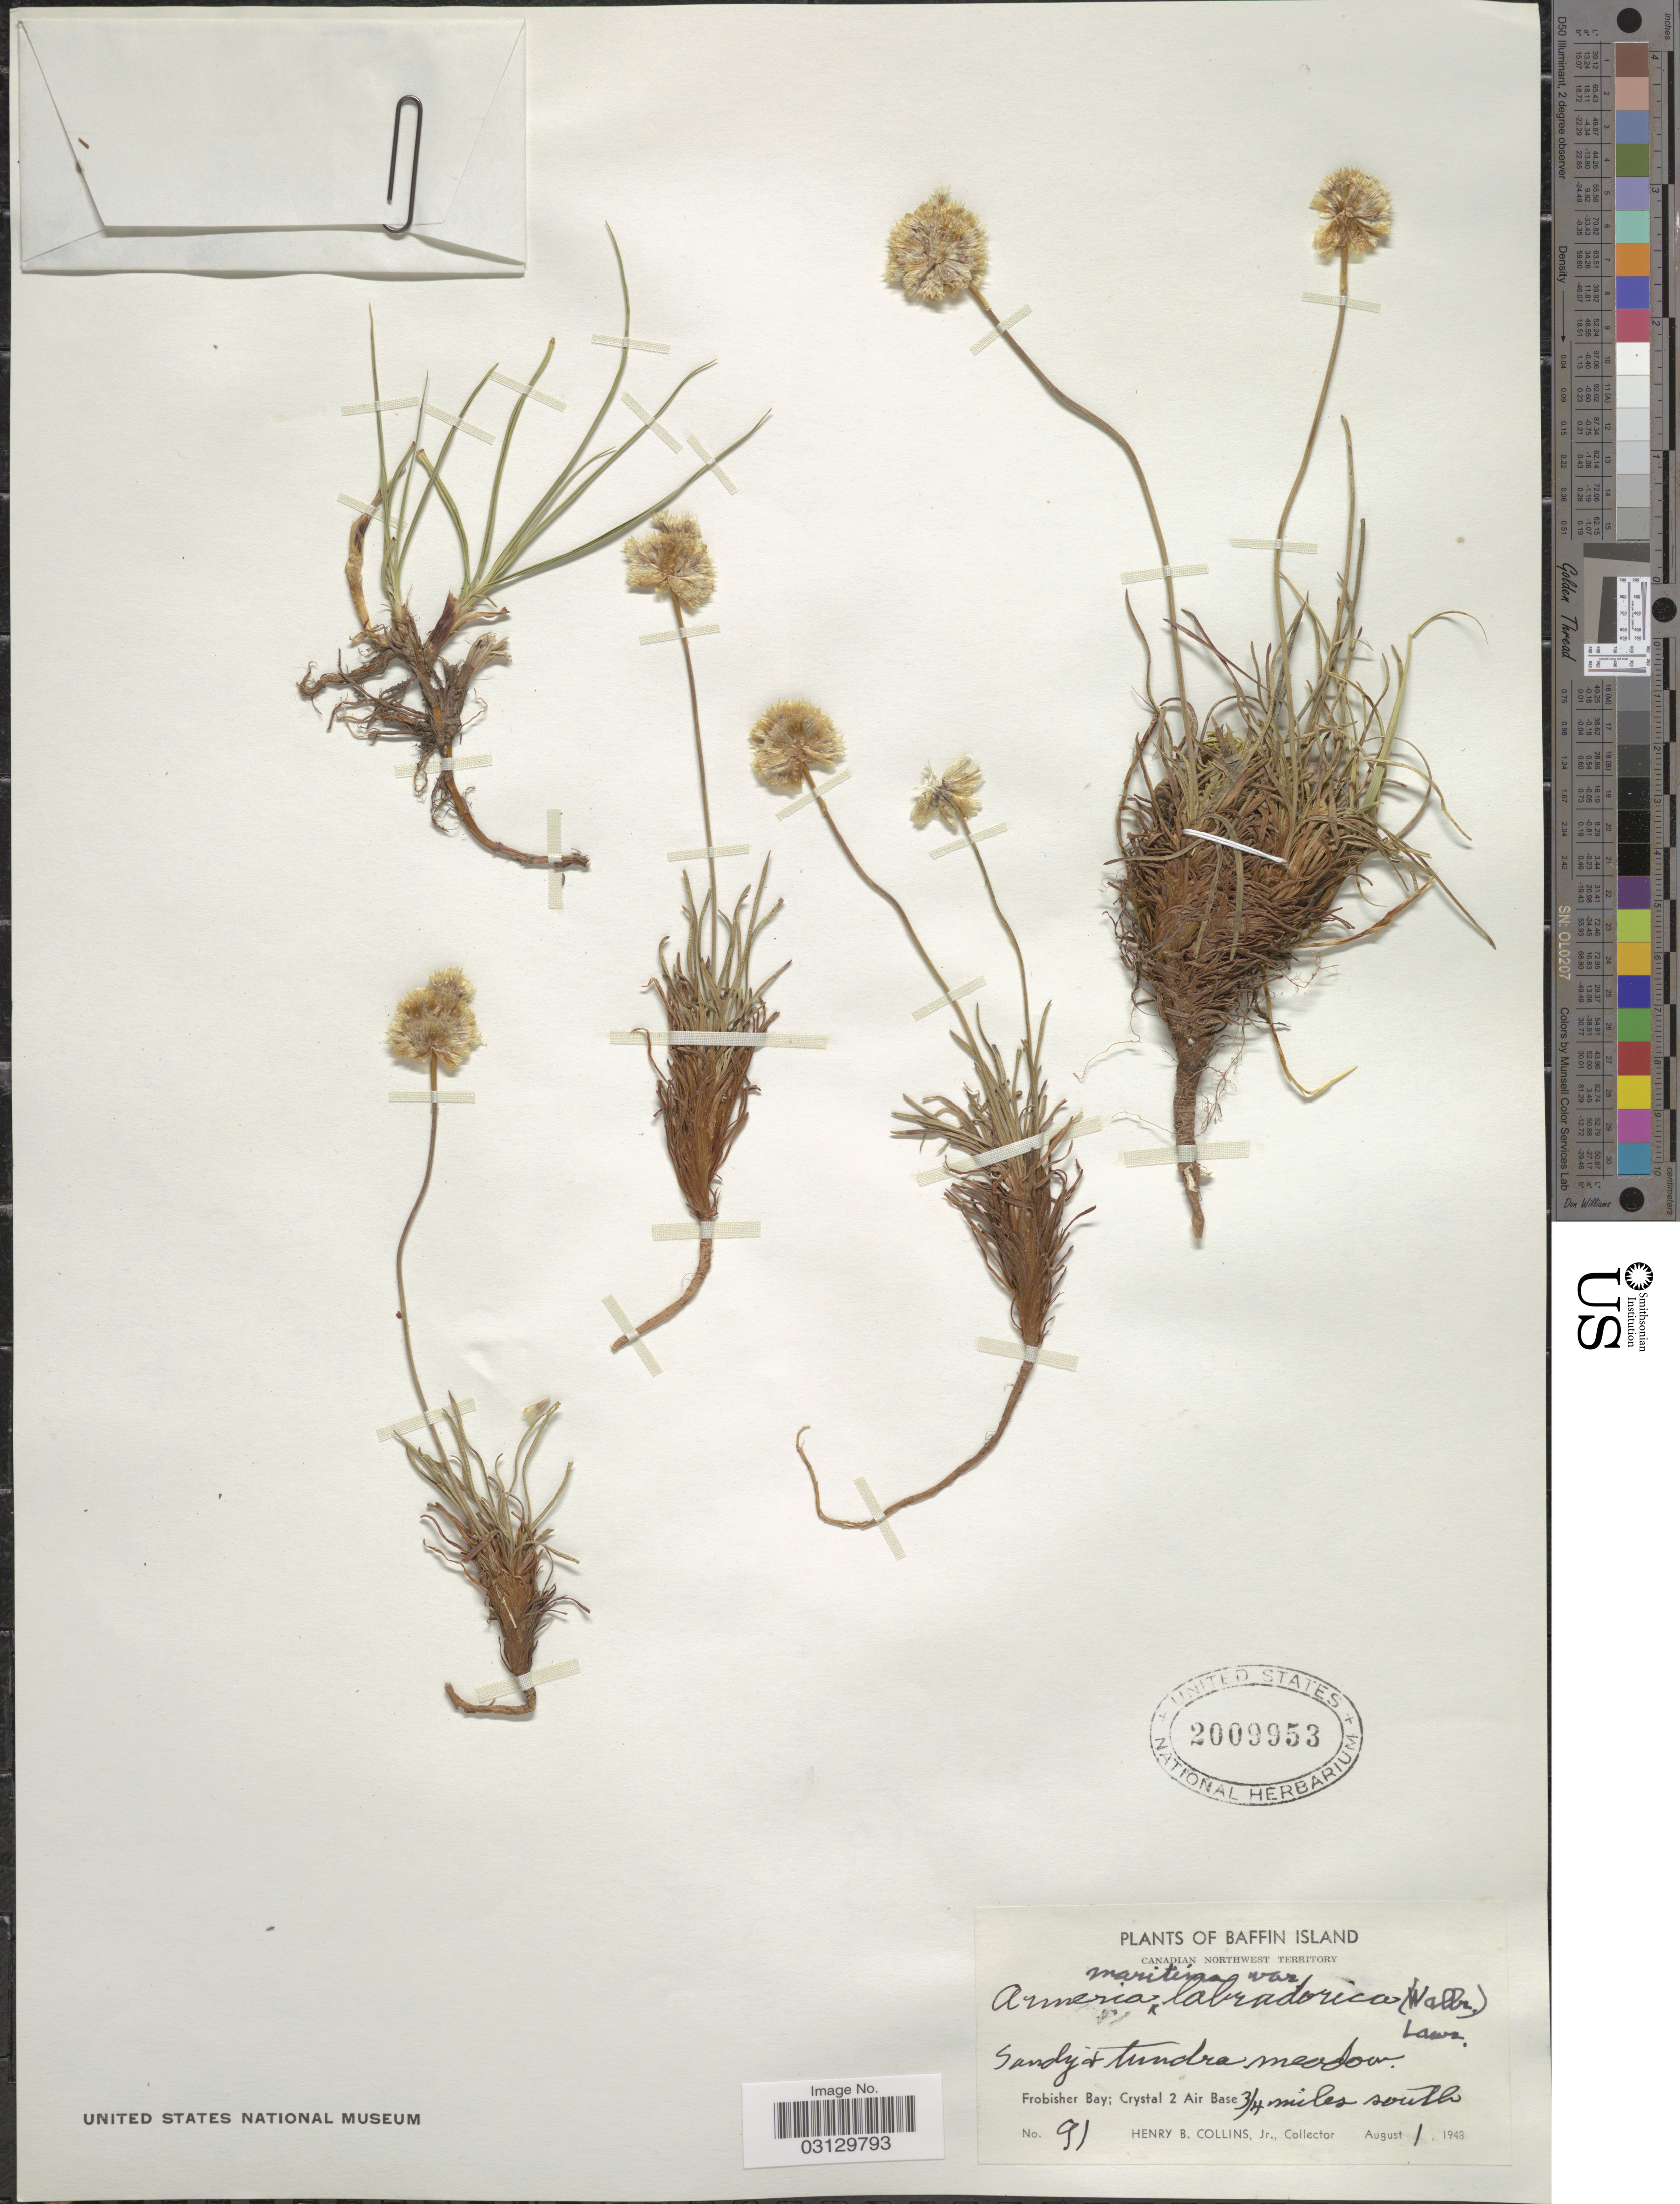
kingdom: Plantae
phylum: Tracheophyta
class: Magnoliopsida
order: Caryophyllales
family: Plumbaginaceae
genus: Armeria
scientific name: Armeria maritima subsp. sibirica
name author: (Turcz. ex Boiss.) Nyman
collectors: H. Collins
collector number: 91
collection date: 1948-08-01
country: Canada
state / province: Northwest Territories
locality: Baffin Island. Canadian Northwest Territory. Frobisher Bay; Crystal 2 Air Base, ¾ miles south.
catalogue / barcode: US 2009953